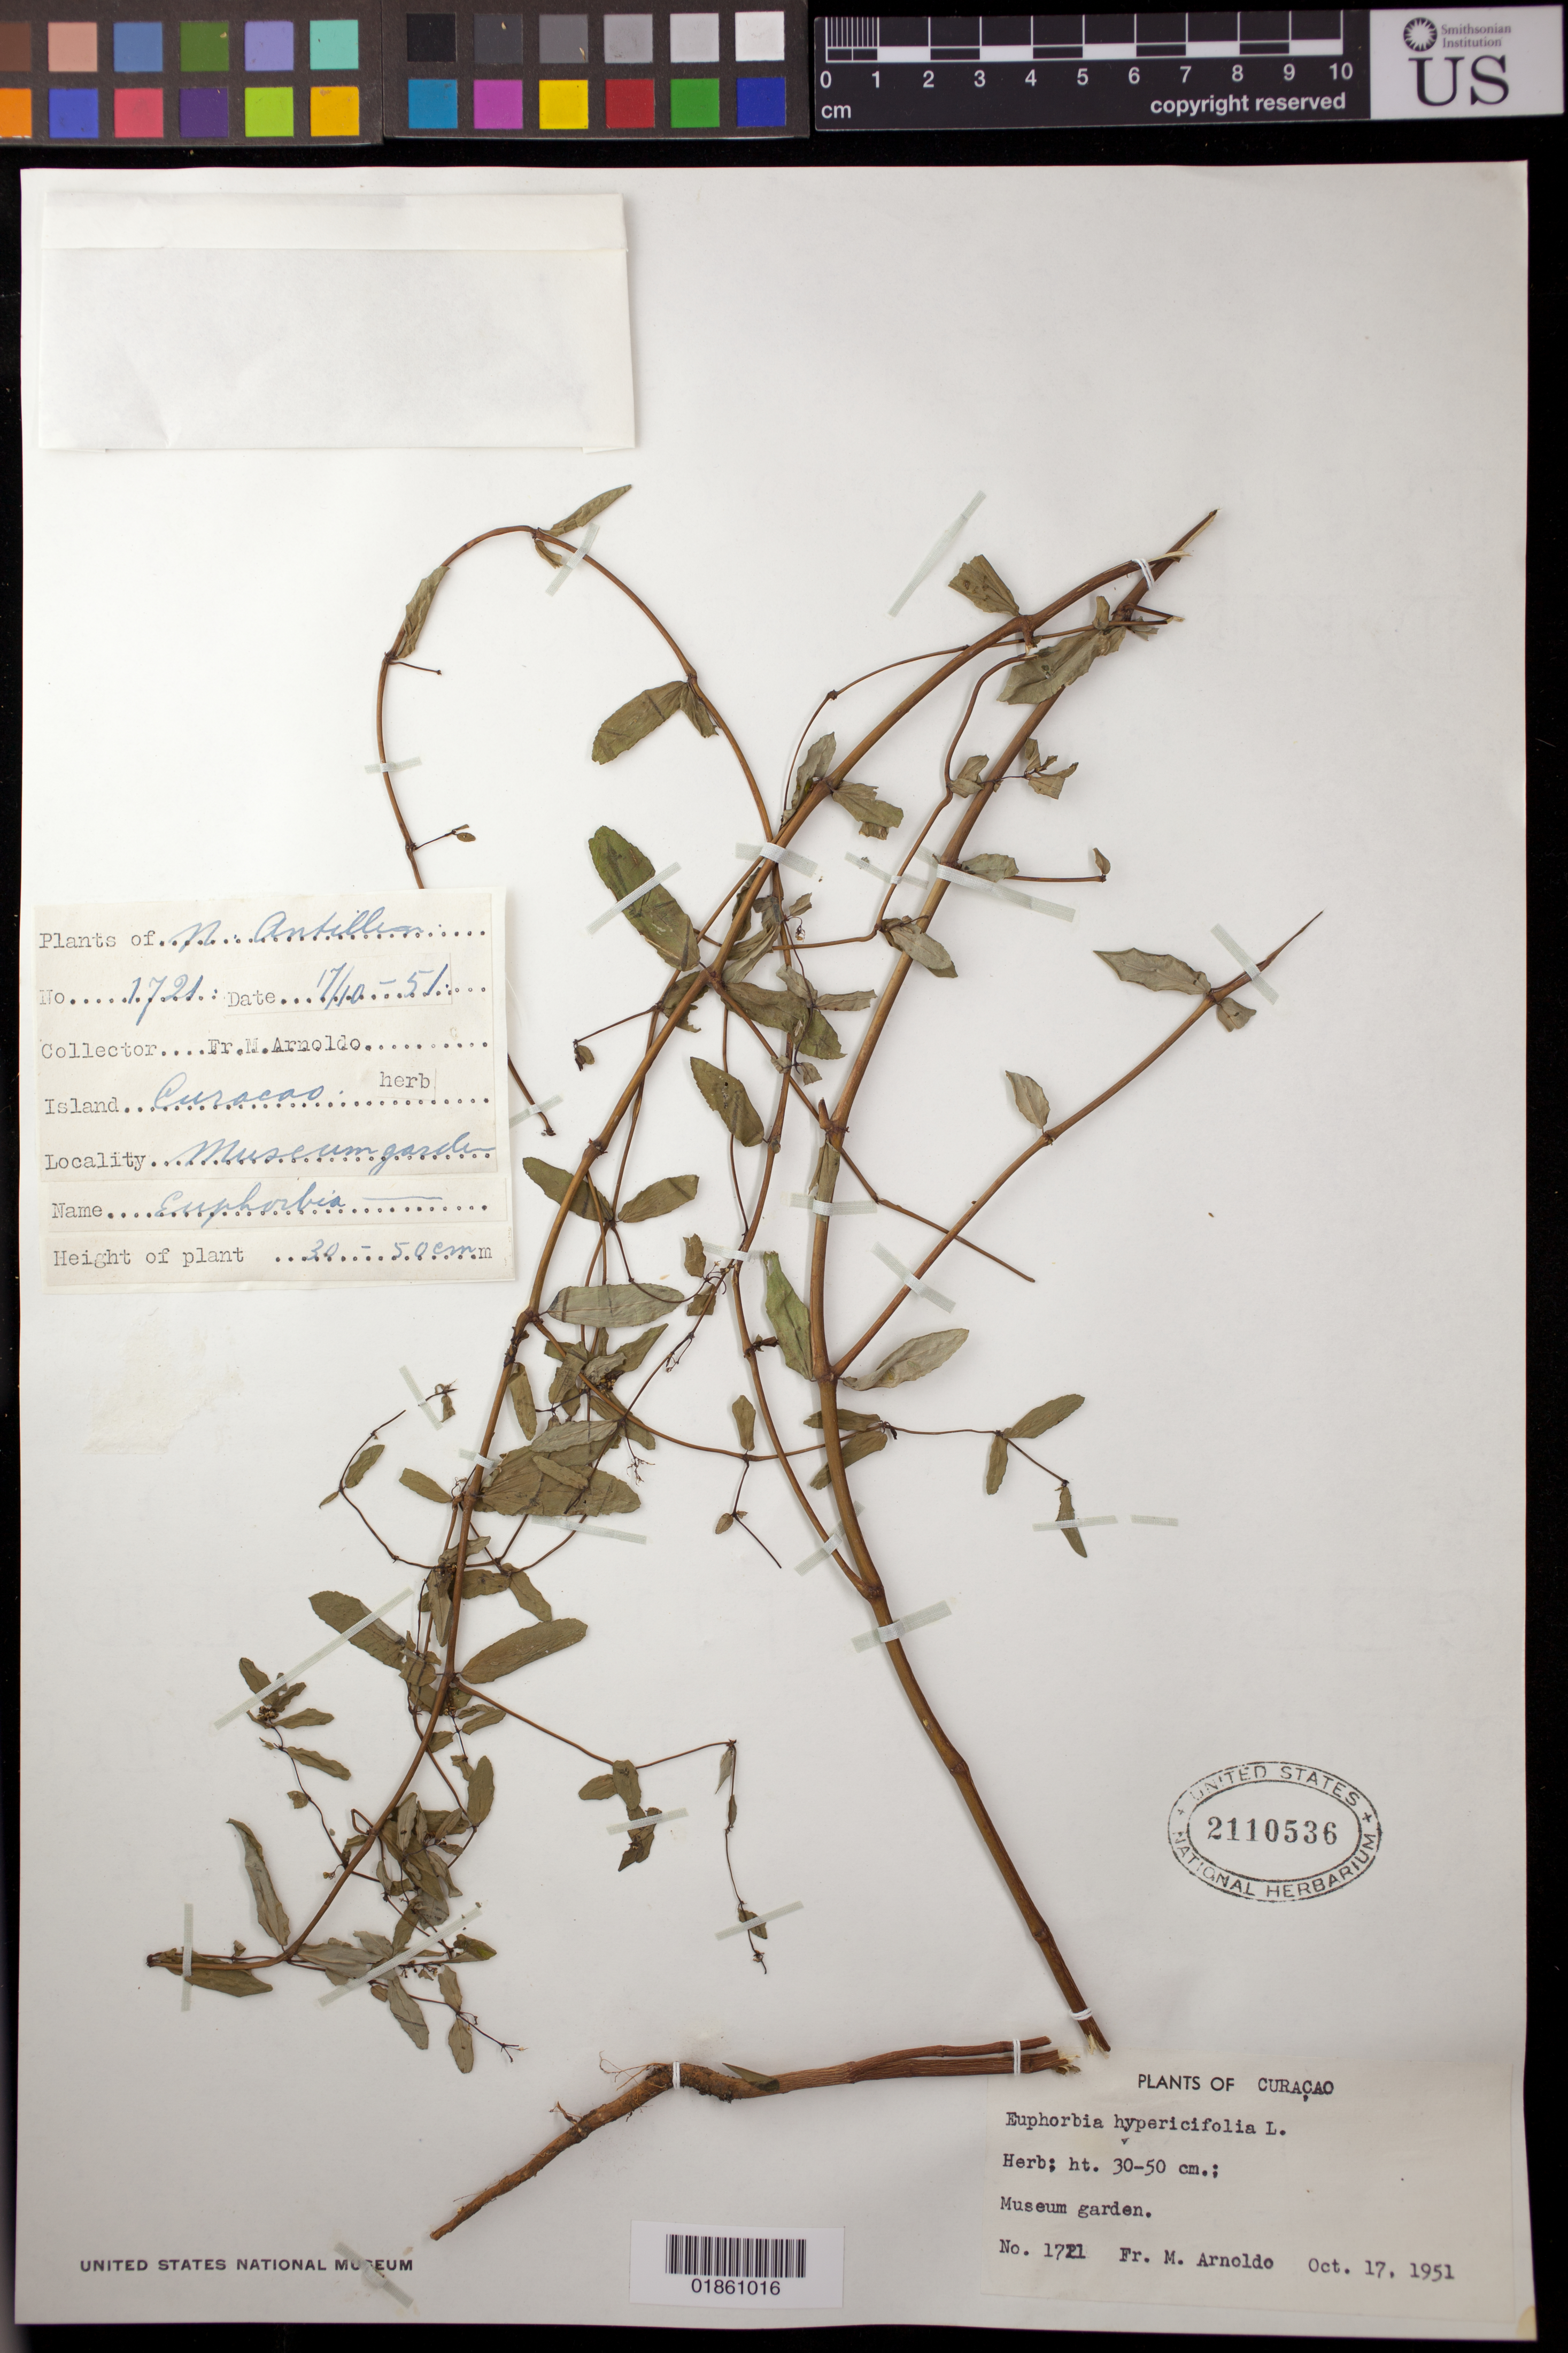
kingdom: Plantae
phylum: Tracheophyta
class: Magnoliopsida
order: Malpighiales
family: Euphorbiaceae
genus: Euphorbia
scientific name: Euphorbia hypericifolia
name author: L.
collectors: F. Arnoldo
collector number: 1721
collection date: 1951-10-17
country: Curaçao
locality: N. Antilles [Netherland Antilles], Island Curacao, Museum garden [Willemstad]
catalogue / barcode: US 2110536